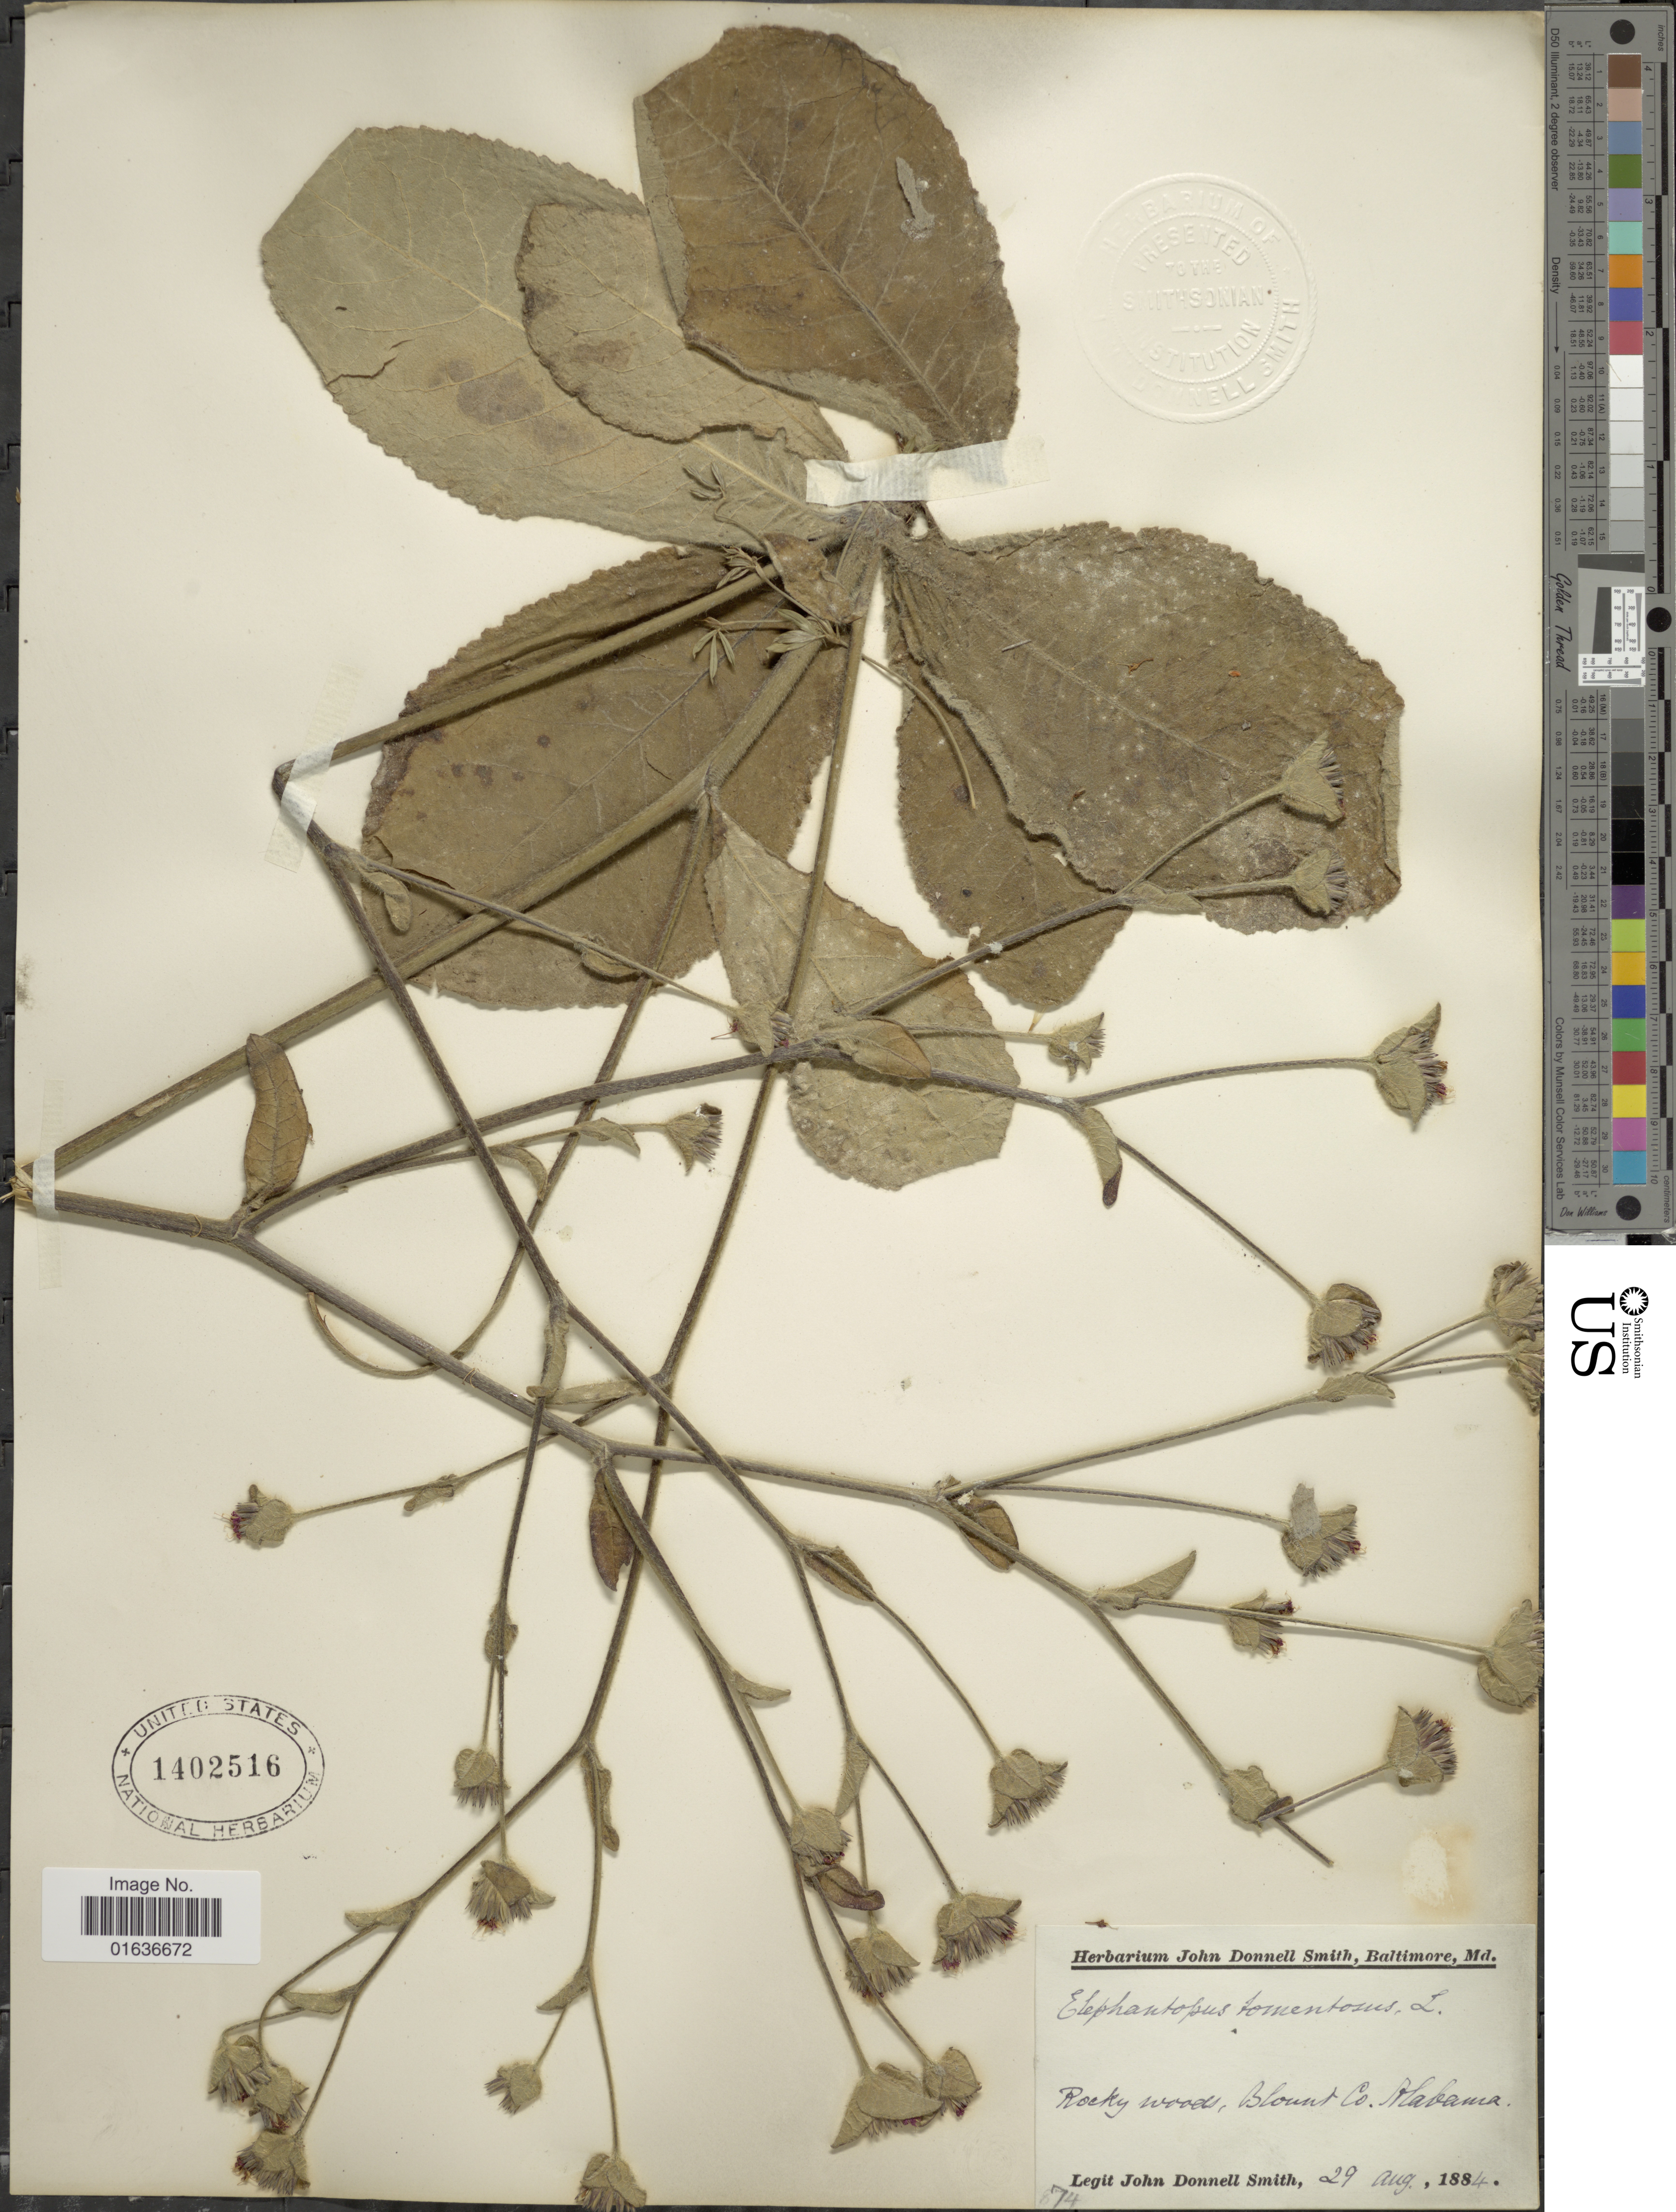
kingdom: Plantae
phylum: Tracheophyta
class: Magnoliopsida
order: Asterales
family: Asteraceae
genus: Elephantopus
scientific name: Elephantopus tomentosus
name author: L.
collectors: J. Donnell Smith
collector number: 874*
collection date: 1884-08-29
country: United States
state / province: Alabama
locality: Rocky woods, Blount Co.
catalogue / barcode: US 1402516